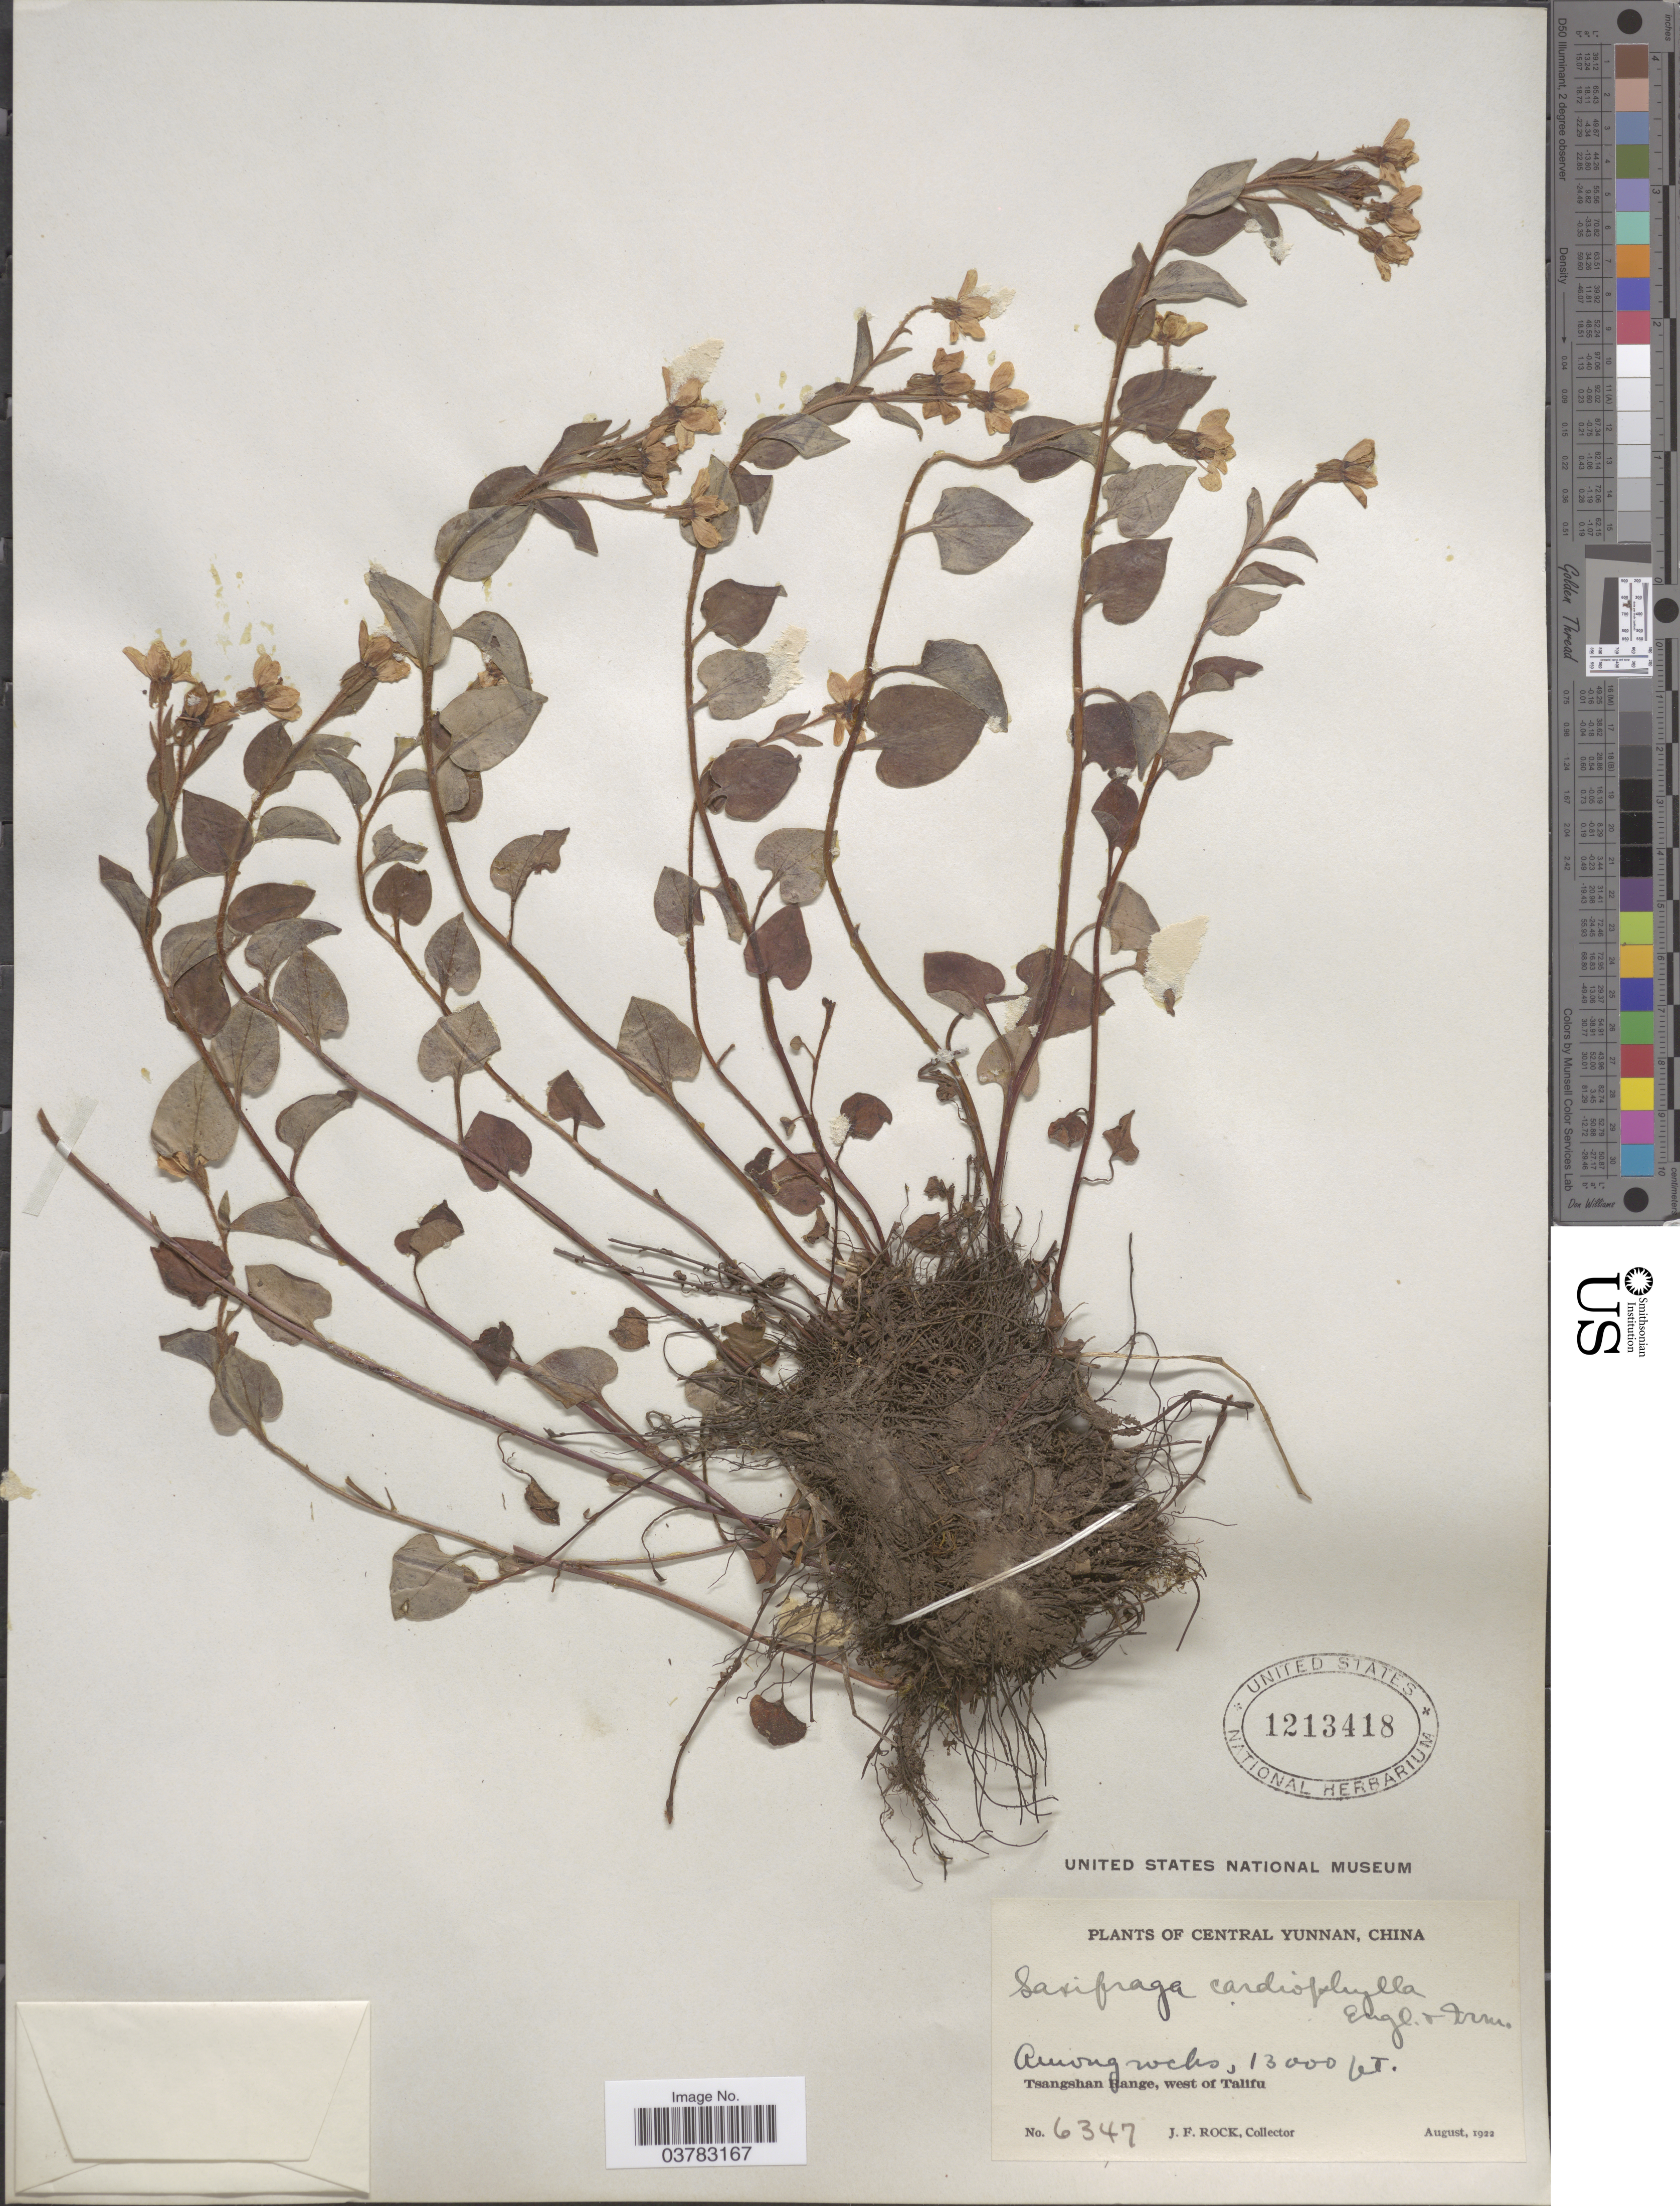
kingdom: Plantae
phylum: Tracheophyta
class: Magnoliopsida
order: Saxifragales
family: Saxifragaceae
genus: Saxifraga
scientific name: Saxifraga cardiophylla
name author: Franch.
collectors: J. Rock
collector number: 6347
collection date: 1922-08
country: China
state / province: Yunnan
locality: Central Yunnan. Among rocks. Tsangshan Range, west of Talifu.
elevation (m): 3962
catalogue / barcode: US 1213418